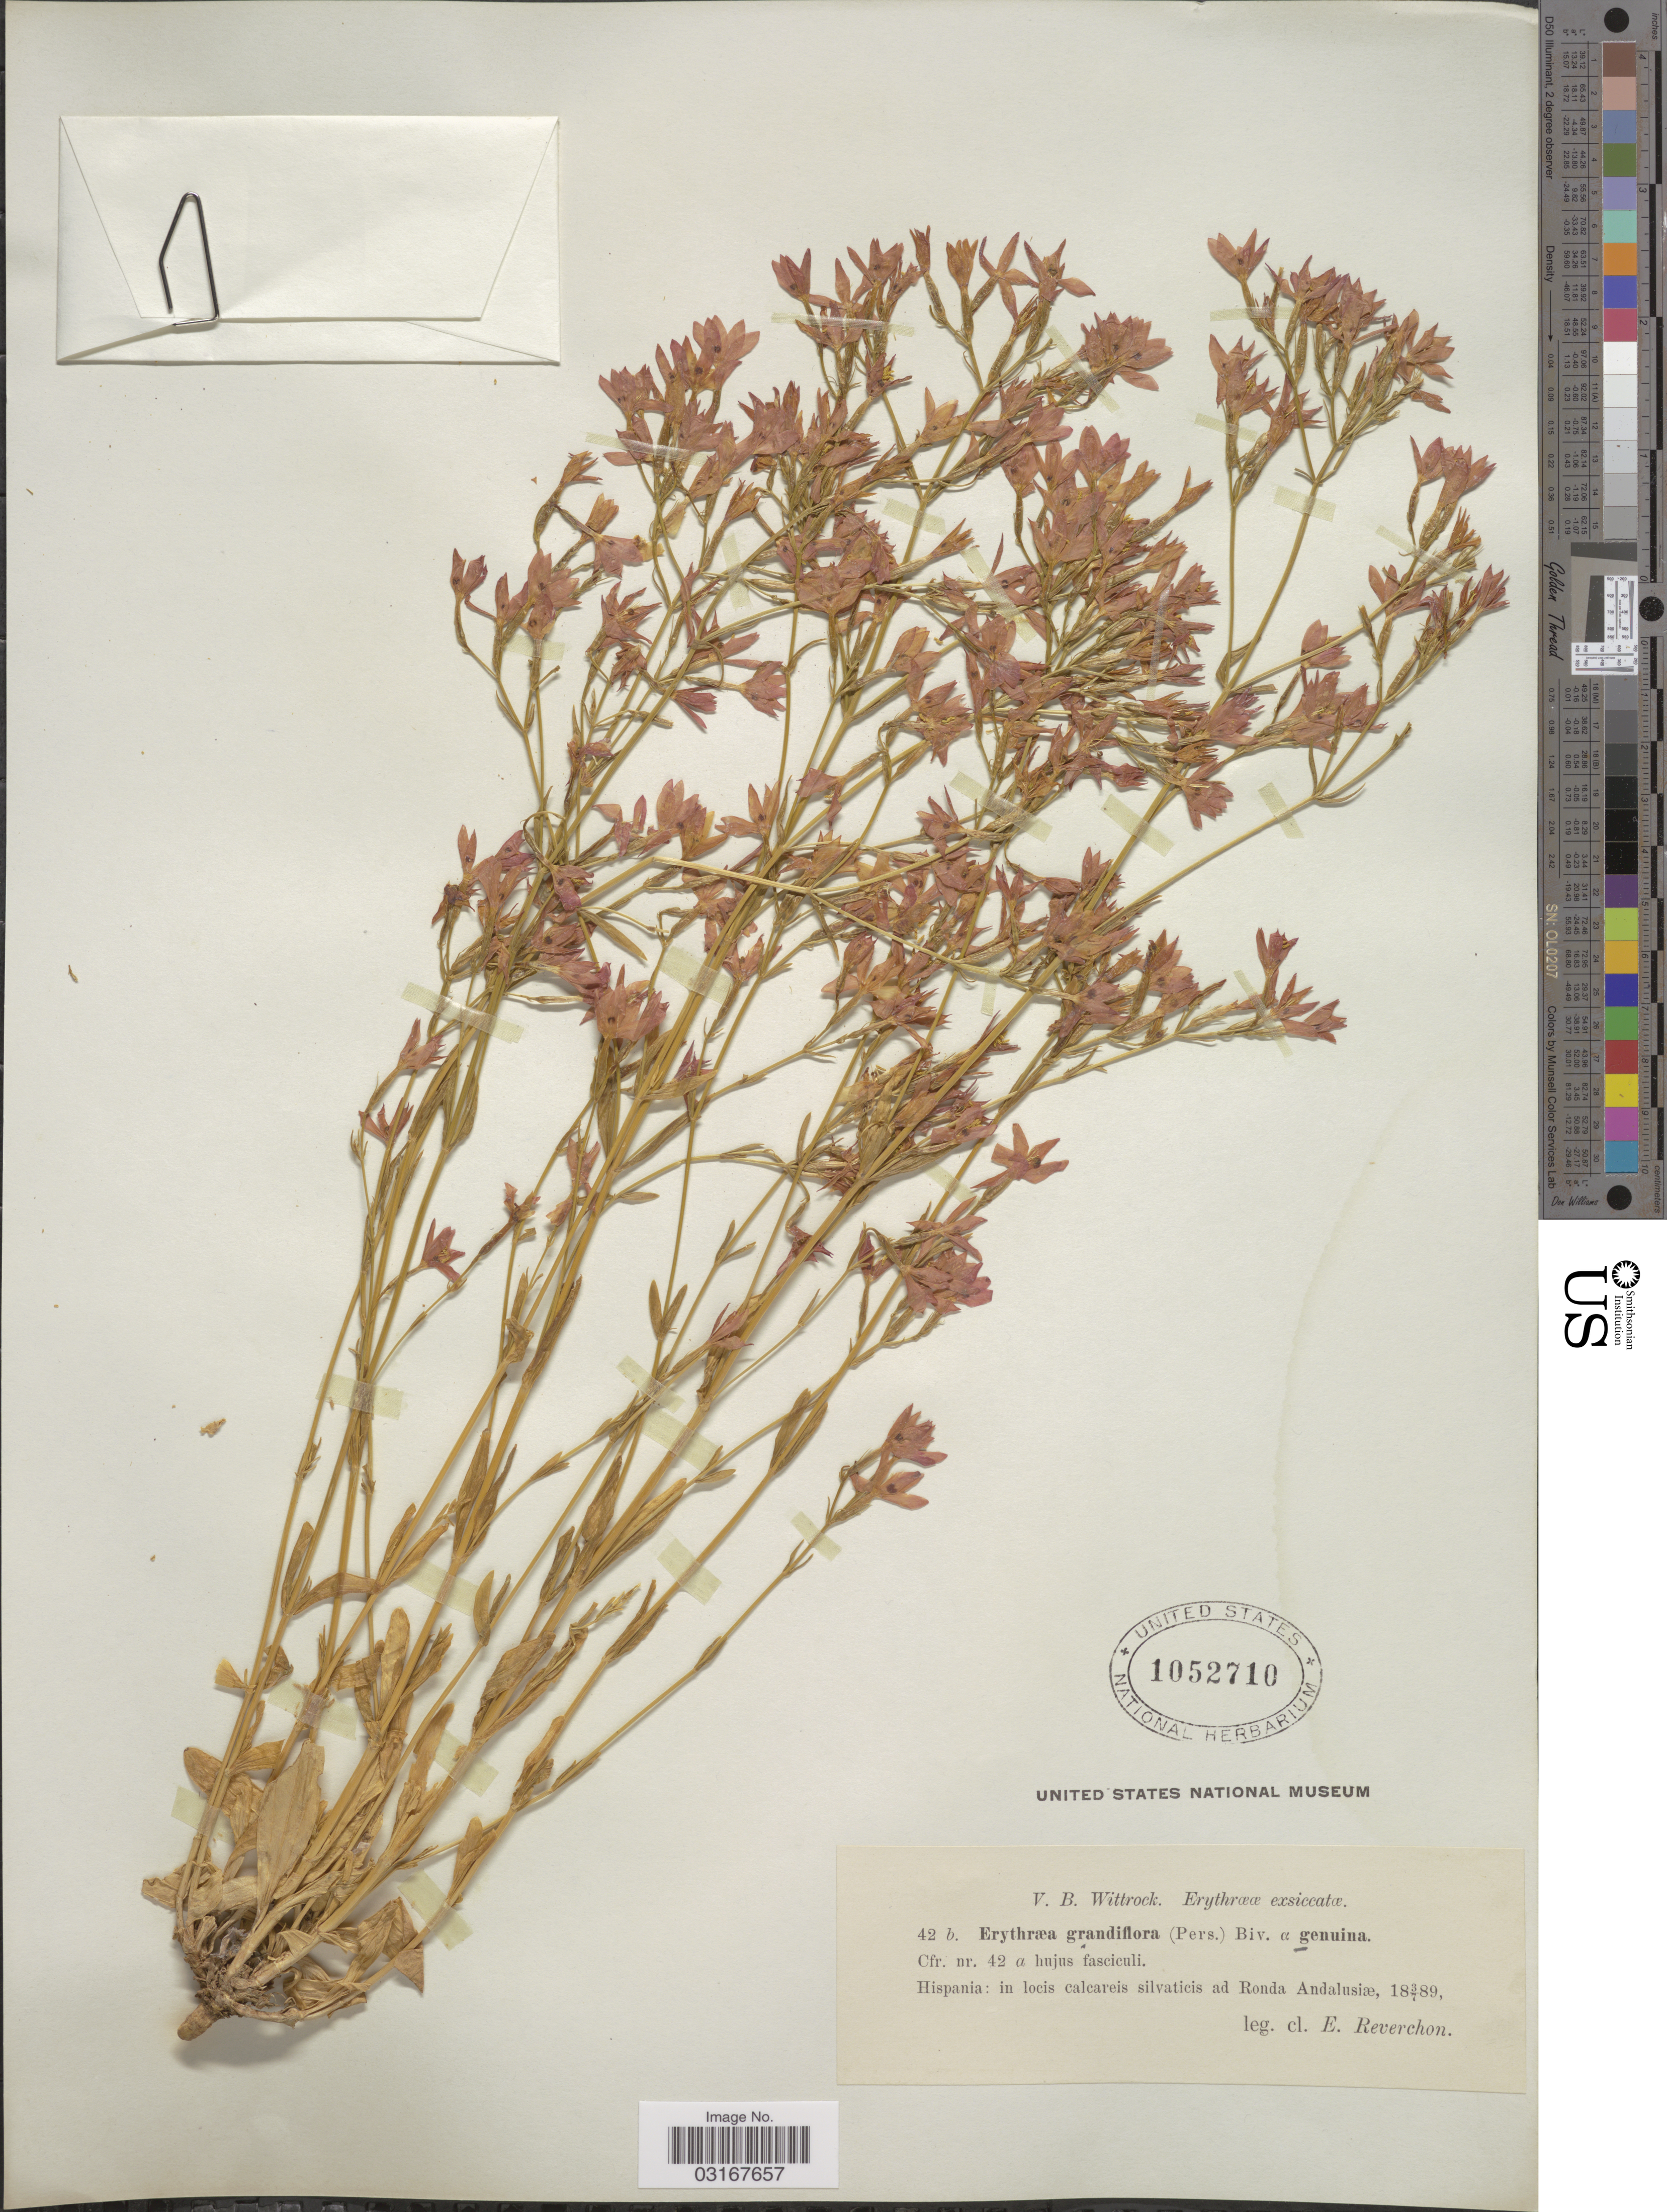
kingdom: Plantae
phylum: Tracheophyta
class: Magnoliopsida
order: Gentianales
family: Gentianaceae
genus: Centaurium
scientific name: Centaurium grandiflora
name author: (Pers.) Druce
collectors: E. Reverchon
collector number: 42b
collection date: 1889-07-03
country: Spain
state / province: Andalucía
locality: Hispania: in locis calcareis silvaticis ad Ronda Andalusiæ.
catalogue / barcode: US 1052710